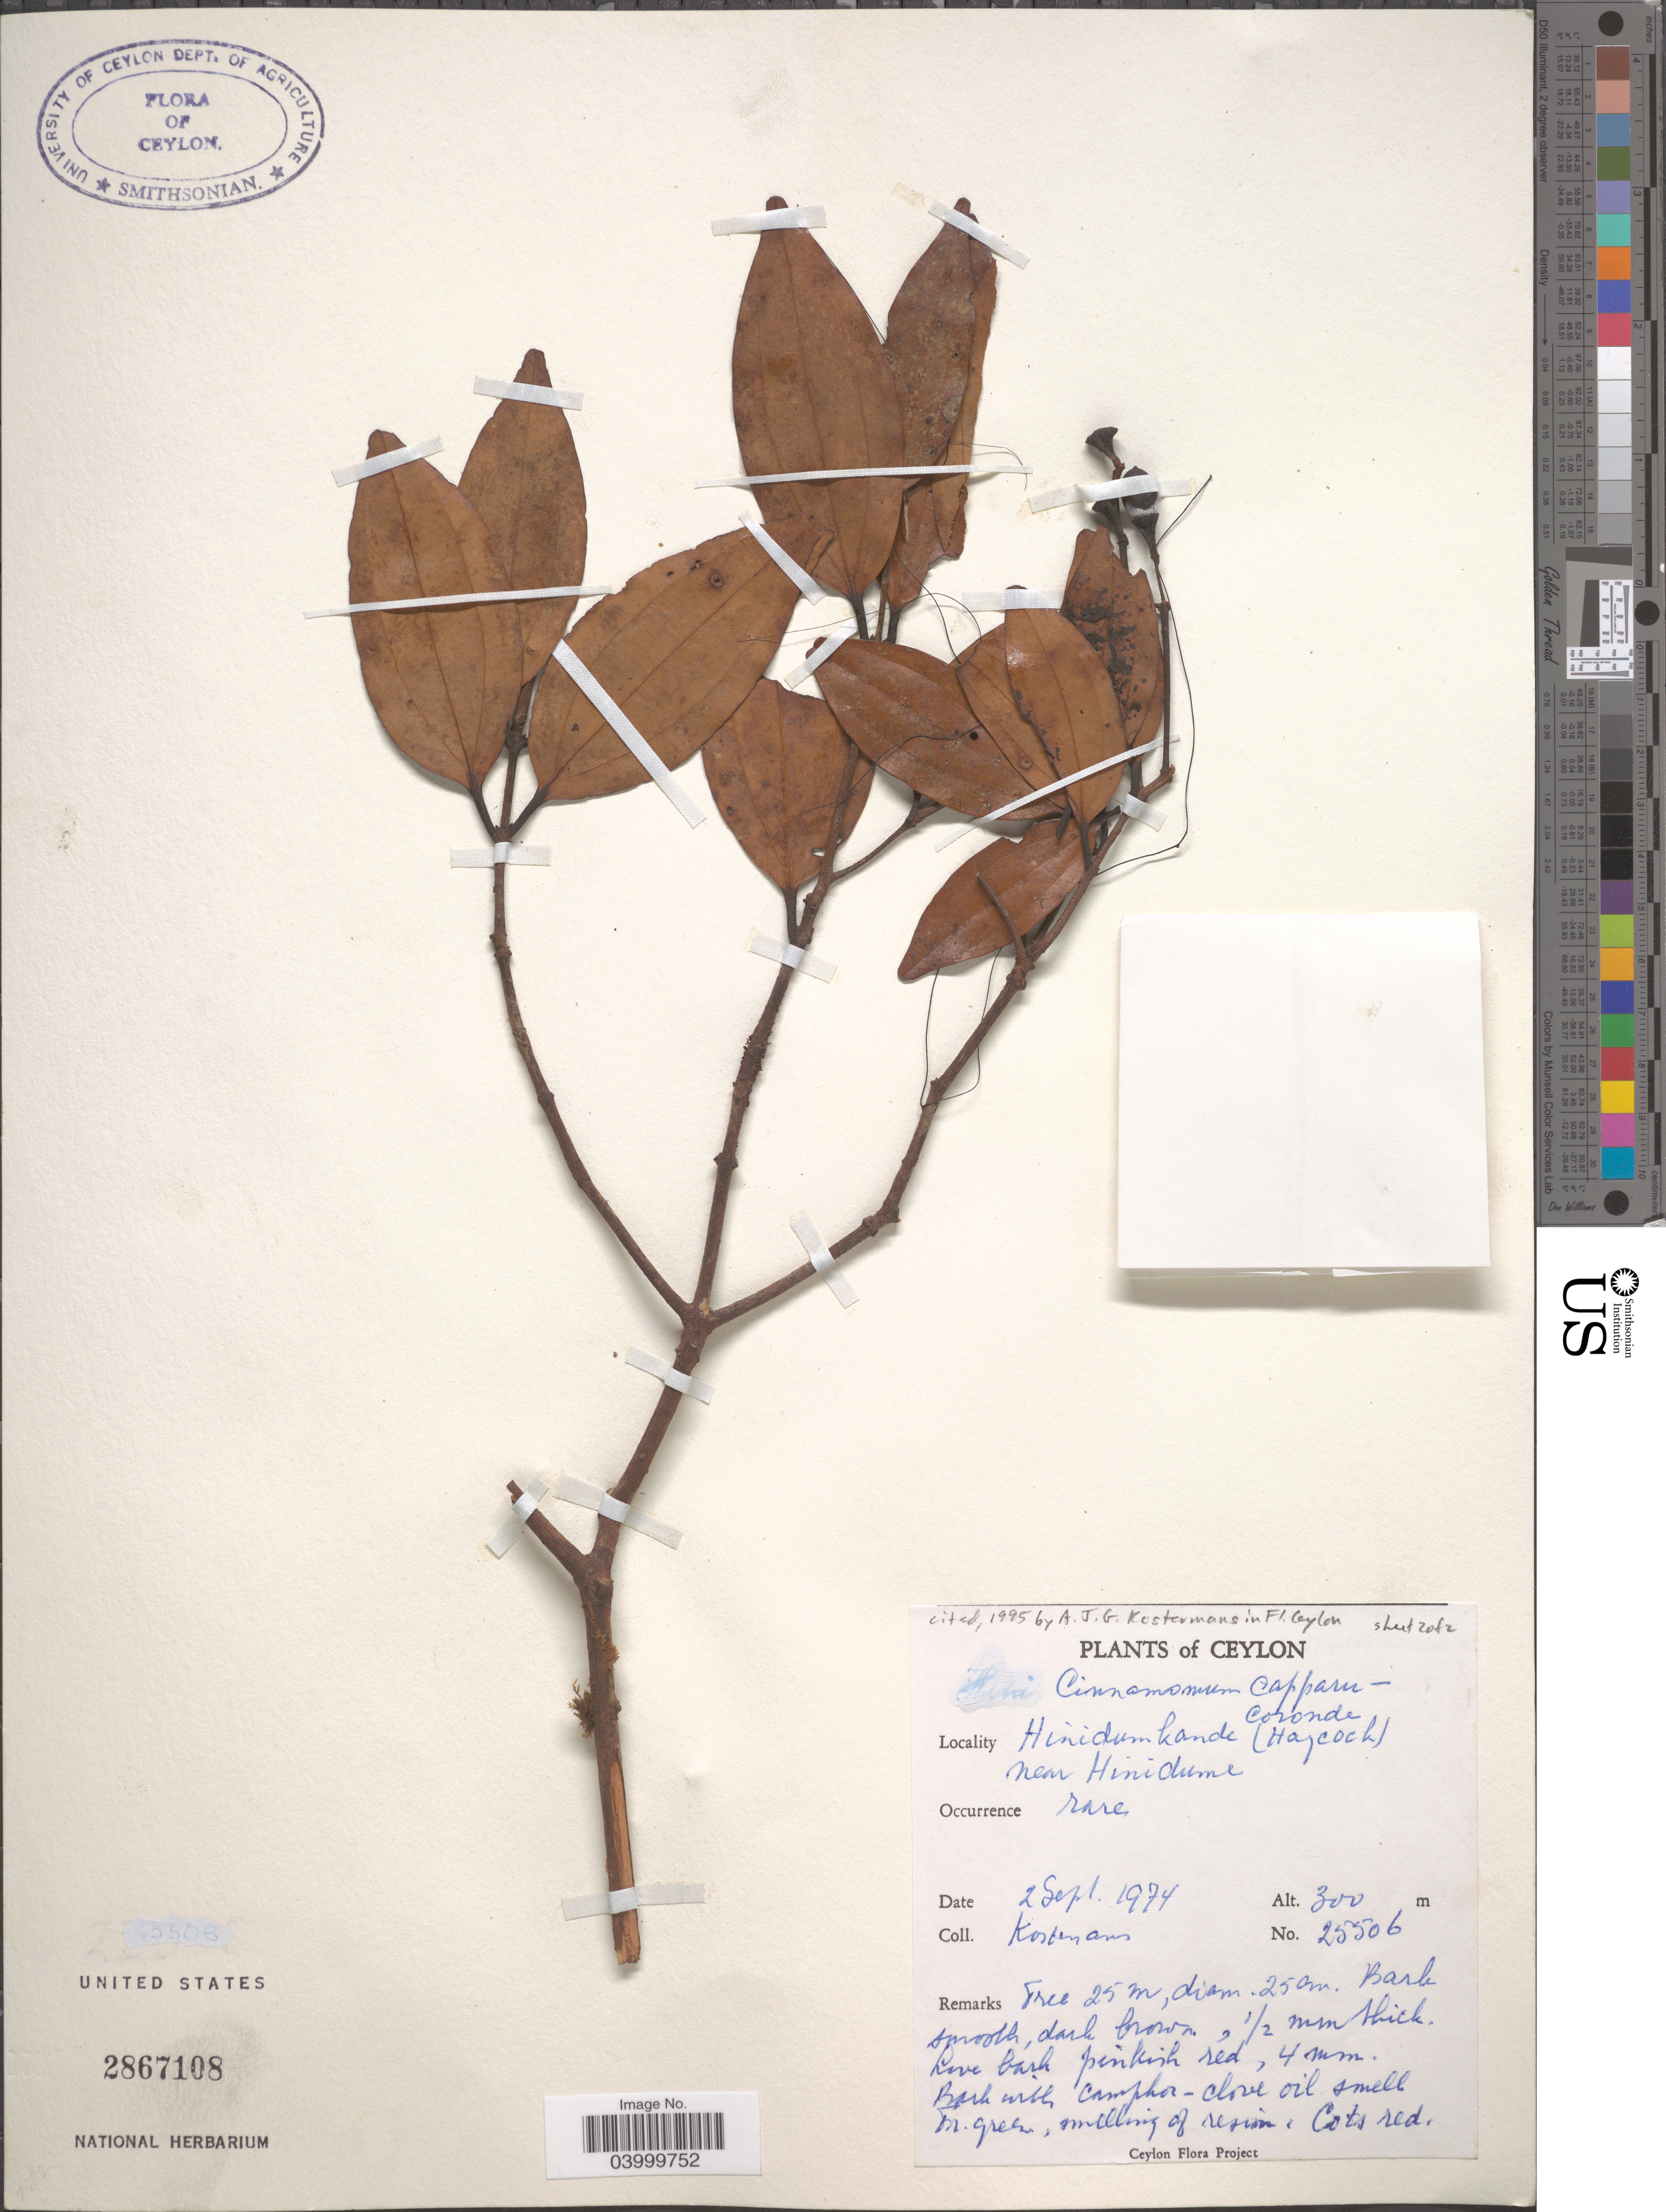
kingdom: Plantae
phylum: Tracheophyta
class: Magnoliopsida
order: Laurales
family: Lauraceae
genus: Cinnamomum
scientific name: Cinnamomum cappara-coronde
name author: Blume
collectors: Kostermans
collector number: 25506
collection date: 1974-09-02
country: Sri Lanka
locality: Ceylon. Hinidumkande (Haycock) near Hinidume.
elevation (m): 300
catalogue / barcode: US 2867108